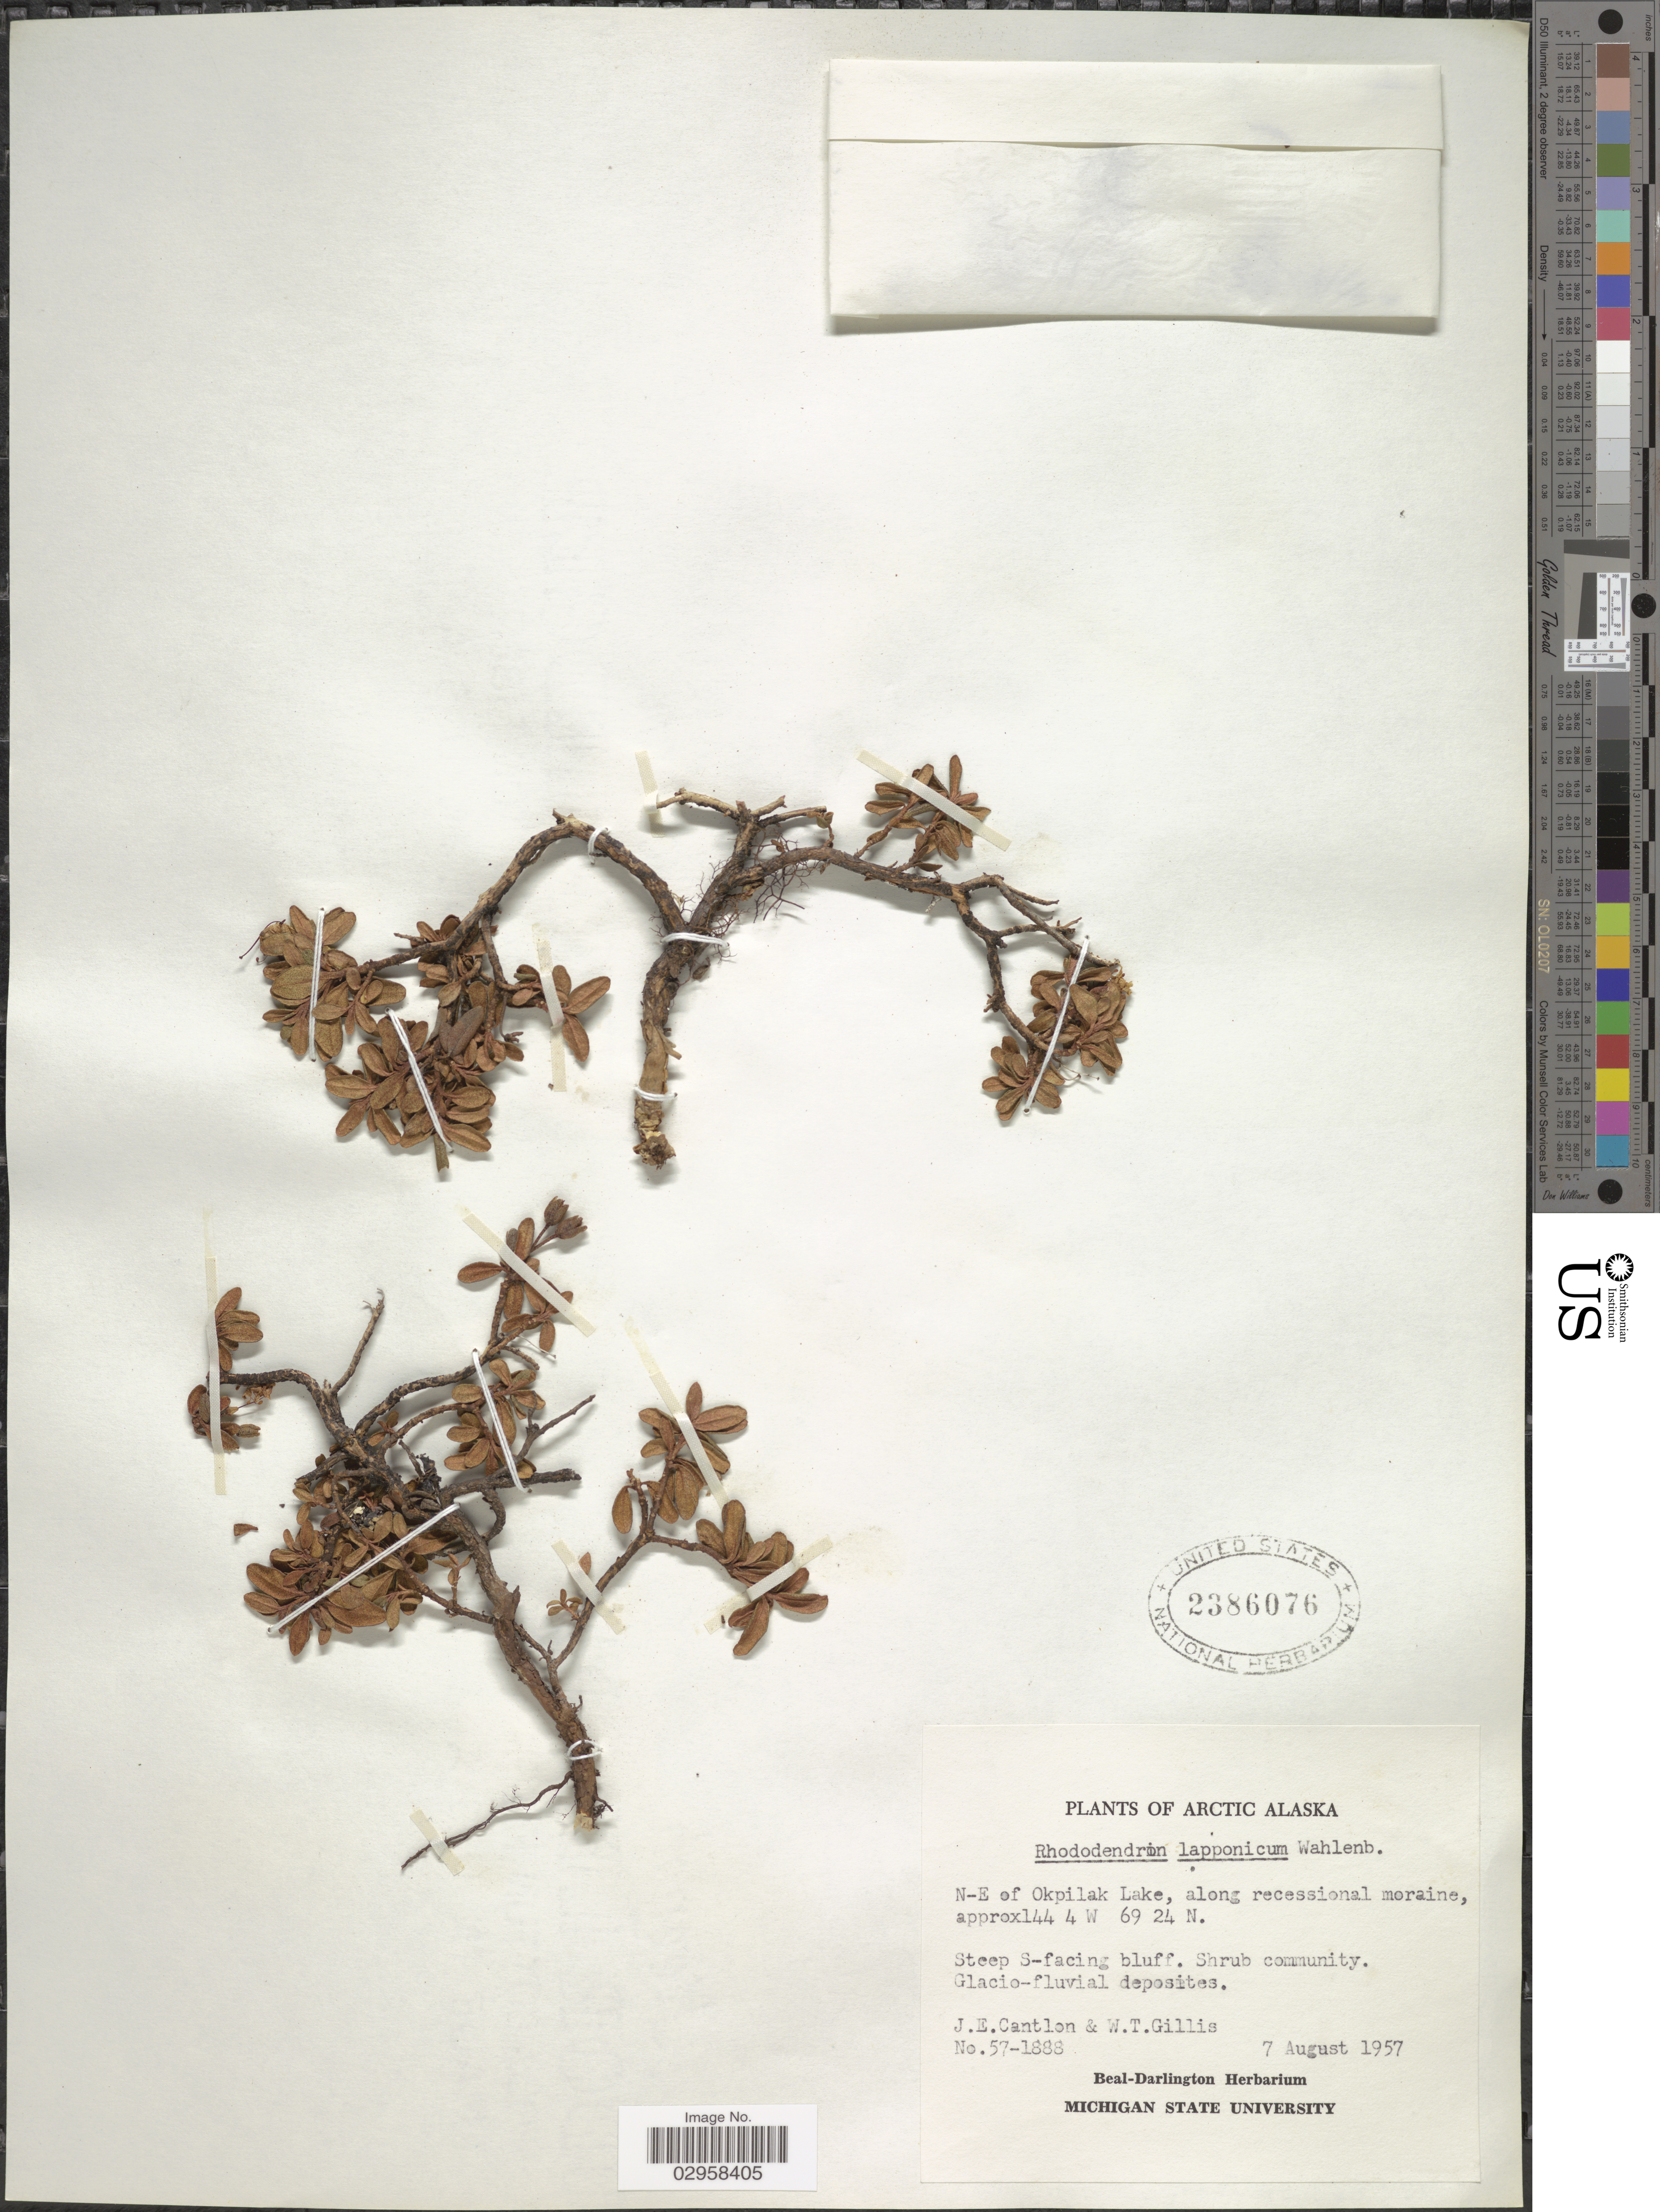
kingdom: Plantae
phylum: Tracheophyta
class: Magnoliopsida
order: Ericales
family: Ericaceae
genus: Rhododendron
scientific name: Rhododendron lapponicum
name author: (L.) Wahlenb.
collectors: J. Cantlon & W. T. Gillis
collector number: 57-1888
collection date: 1957-08-07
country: United States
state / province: Alaska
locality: Arctic Alaska. N-E of Okpilak Lake, along recessional moraine.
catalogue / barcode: US 2386076